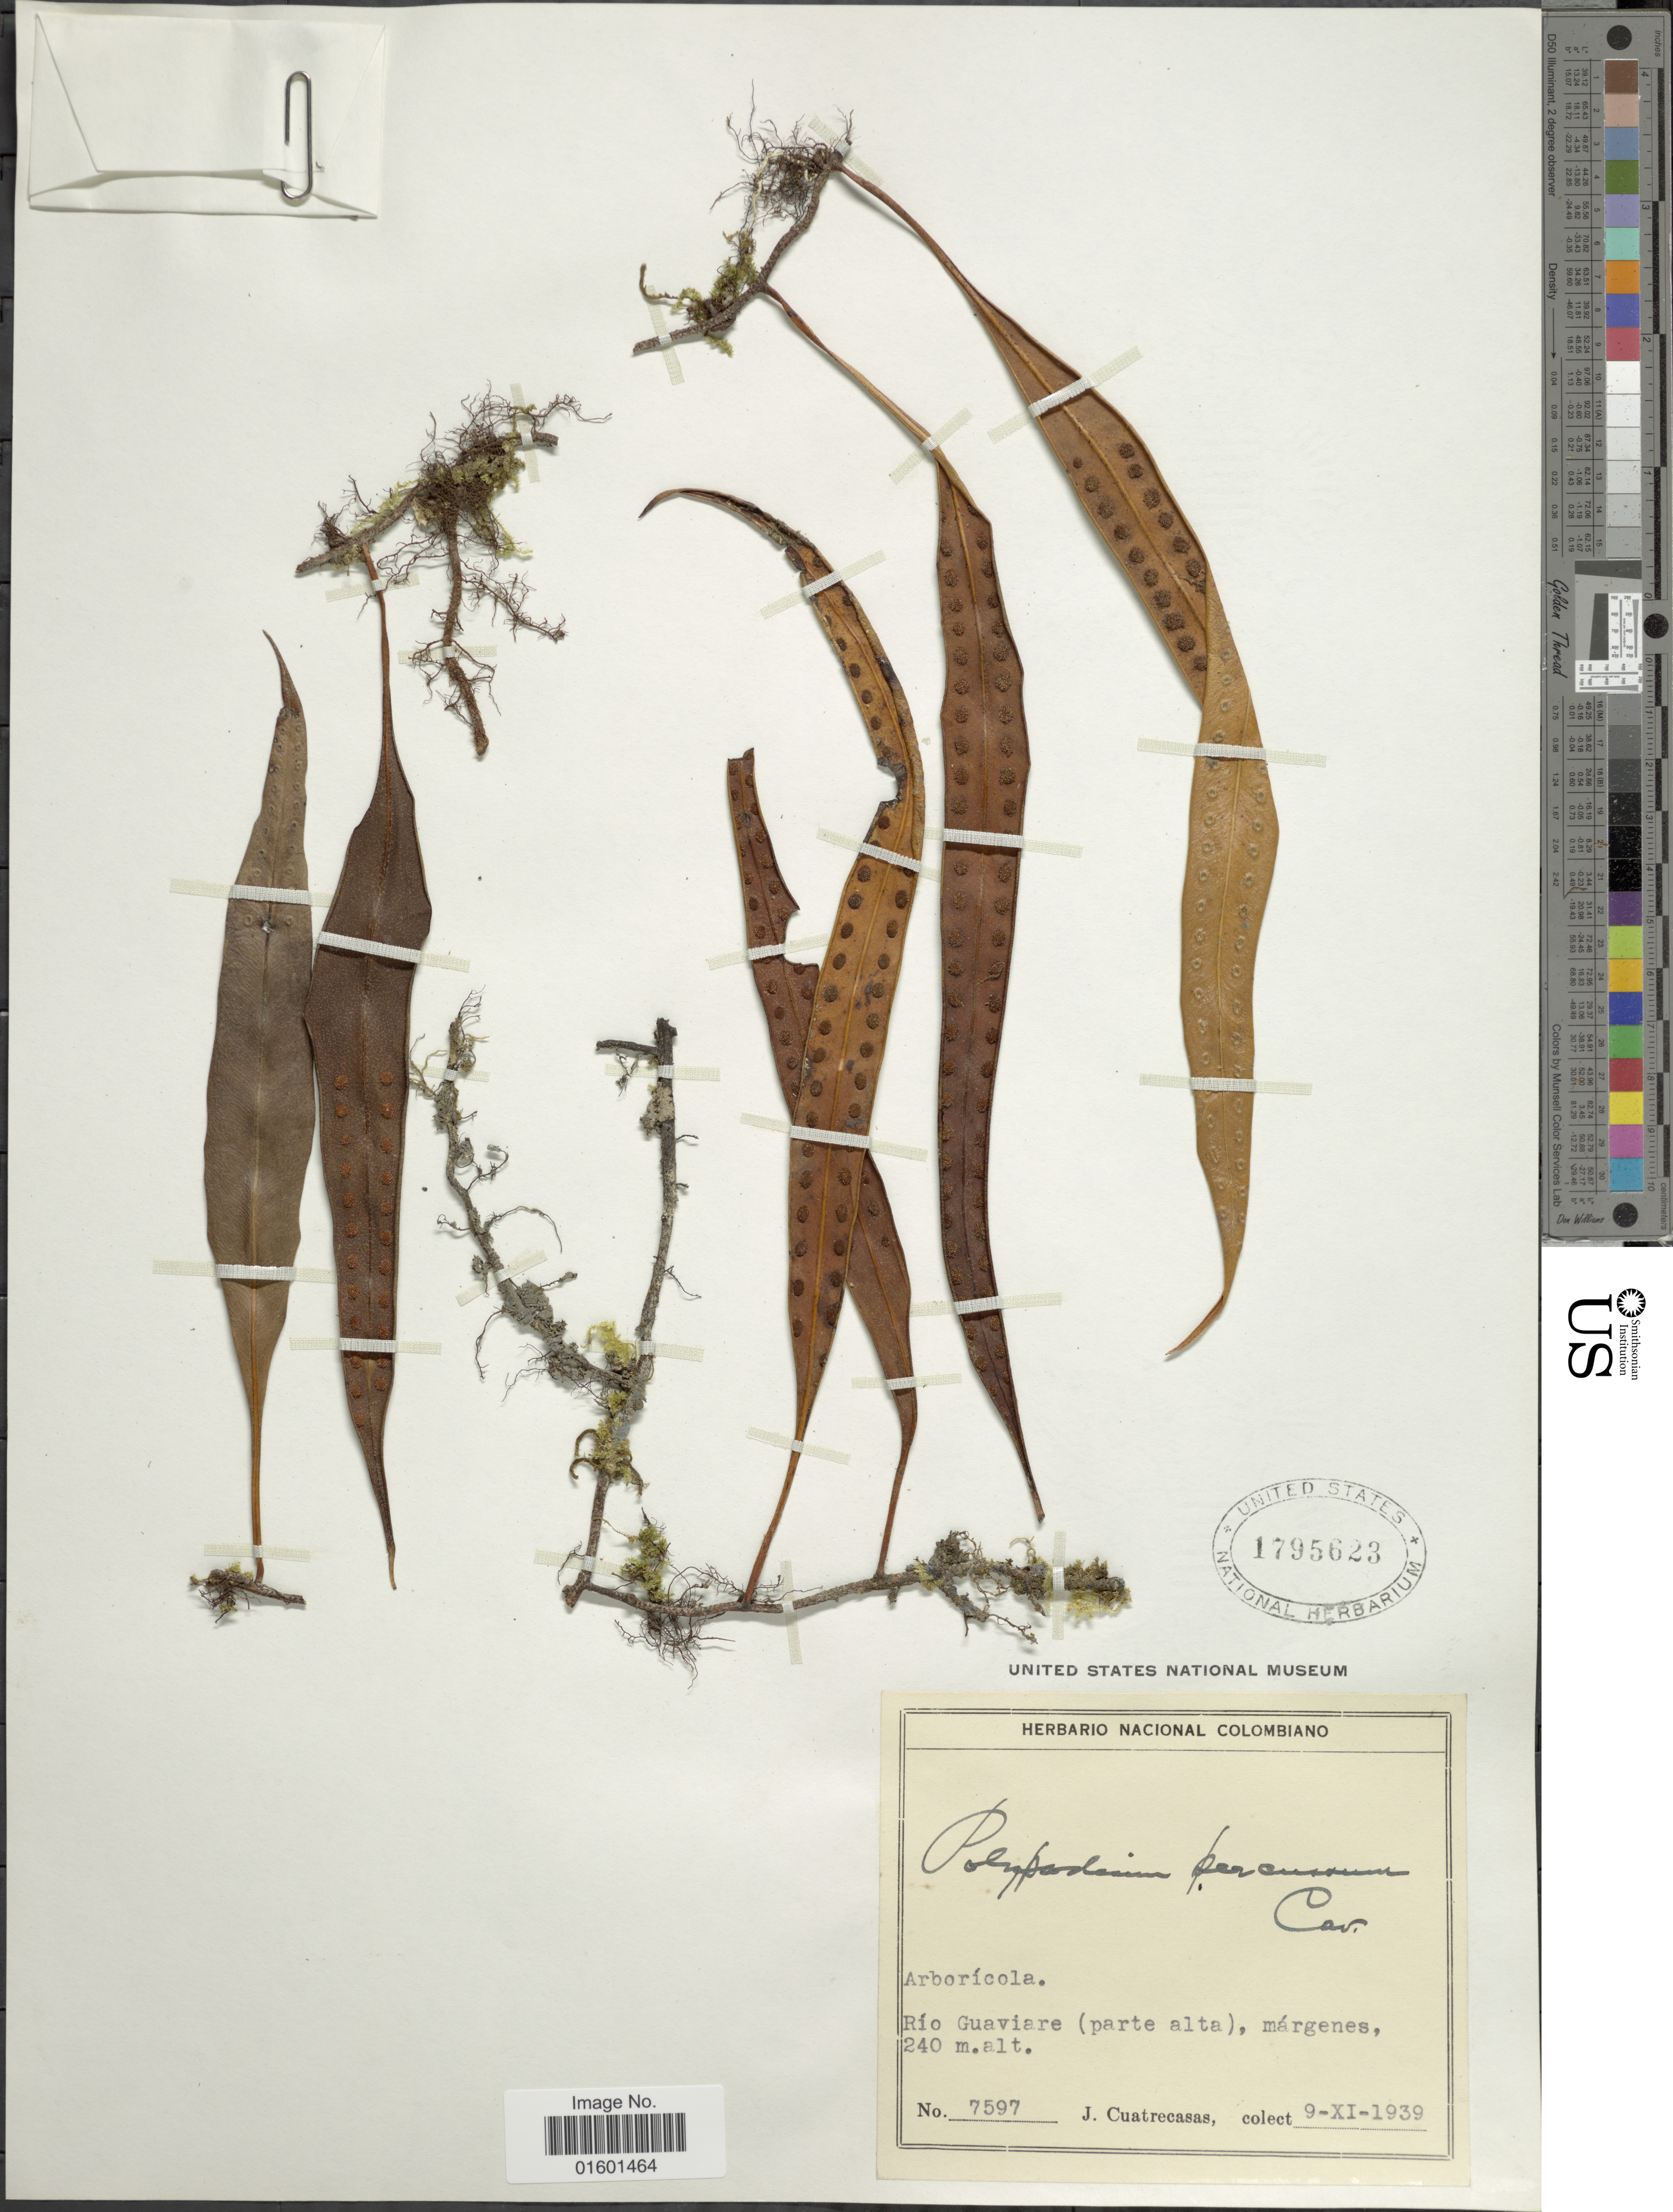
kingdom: Plantae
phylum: Tracheophyta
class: Polypodiopsida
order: Polypodiales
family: Polypodiaceae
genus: Microgramma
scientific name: Microgramma percussa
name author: (Cav.) de la Sota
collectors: J. Cuatrecasas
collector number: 7597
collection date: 1939-11-09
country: Colombia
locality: Rio Guaviare (parte alta), margenes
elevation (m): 240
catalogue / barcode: US 1795623